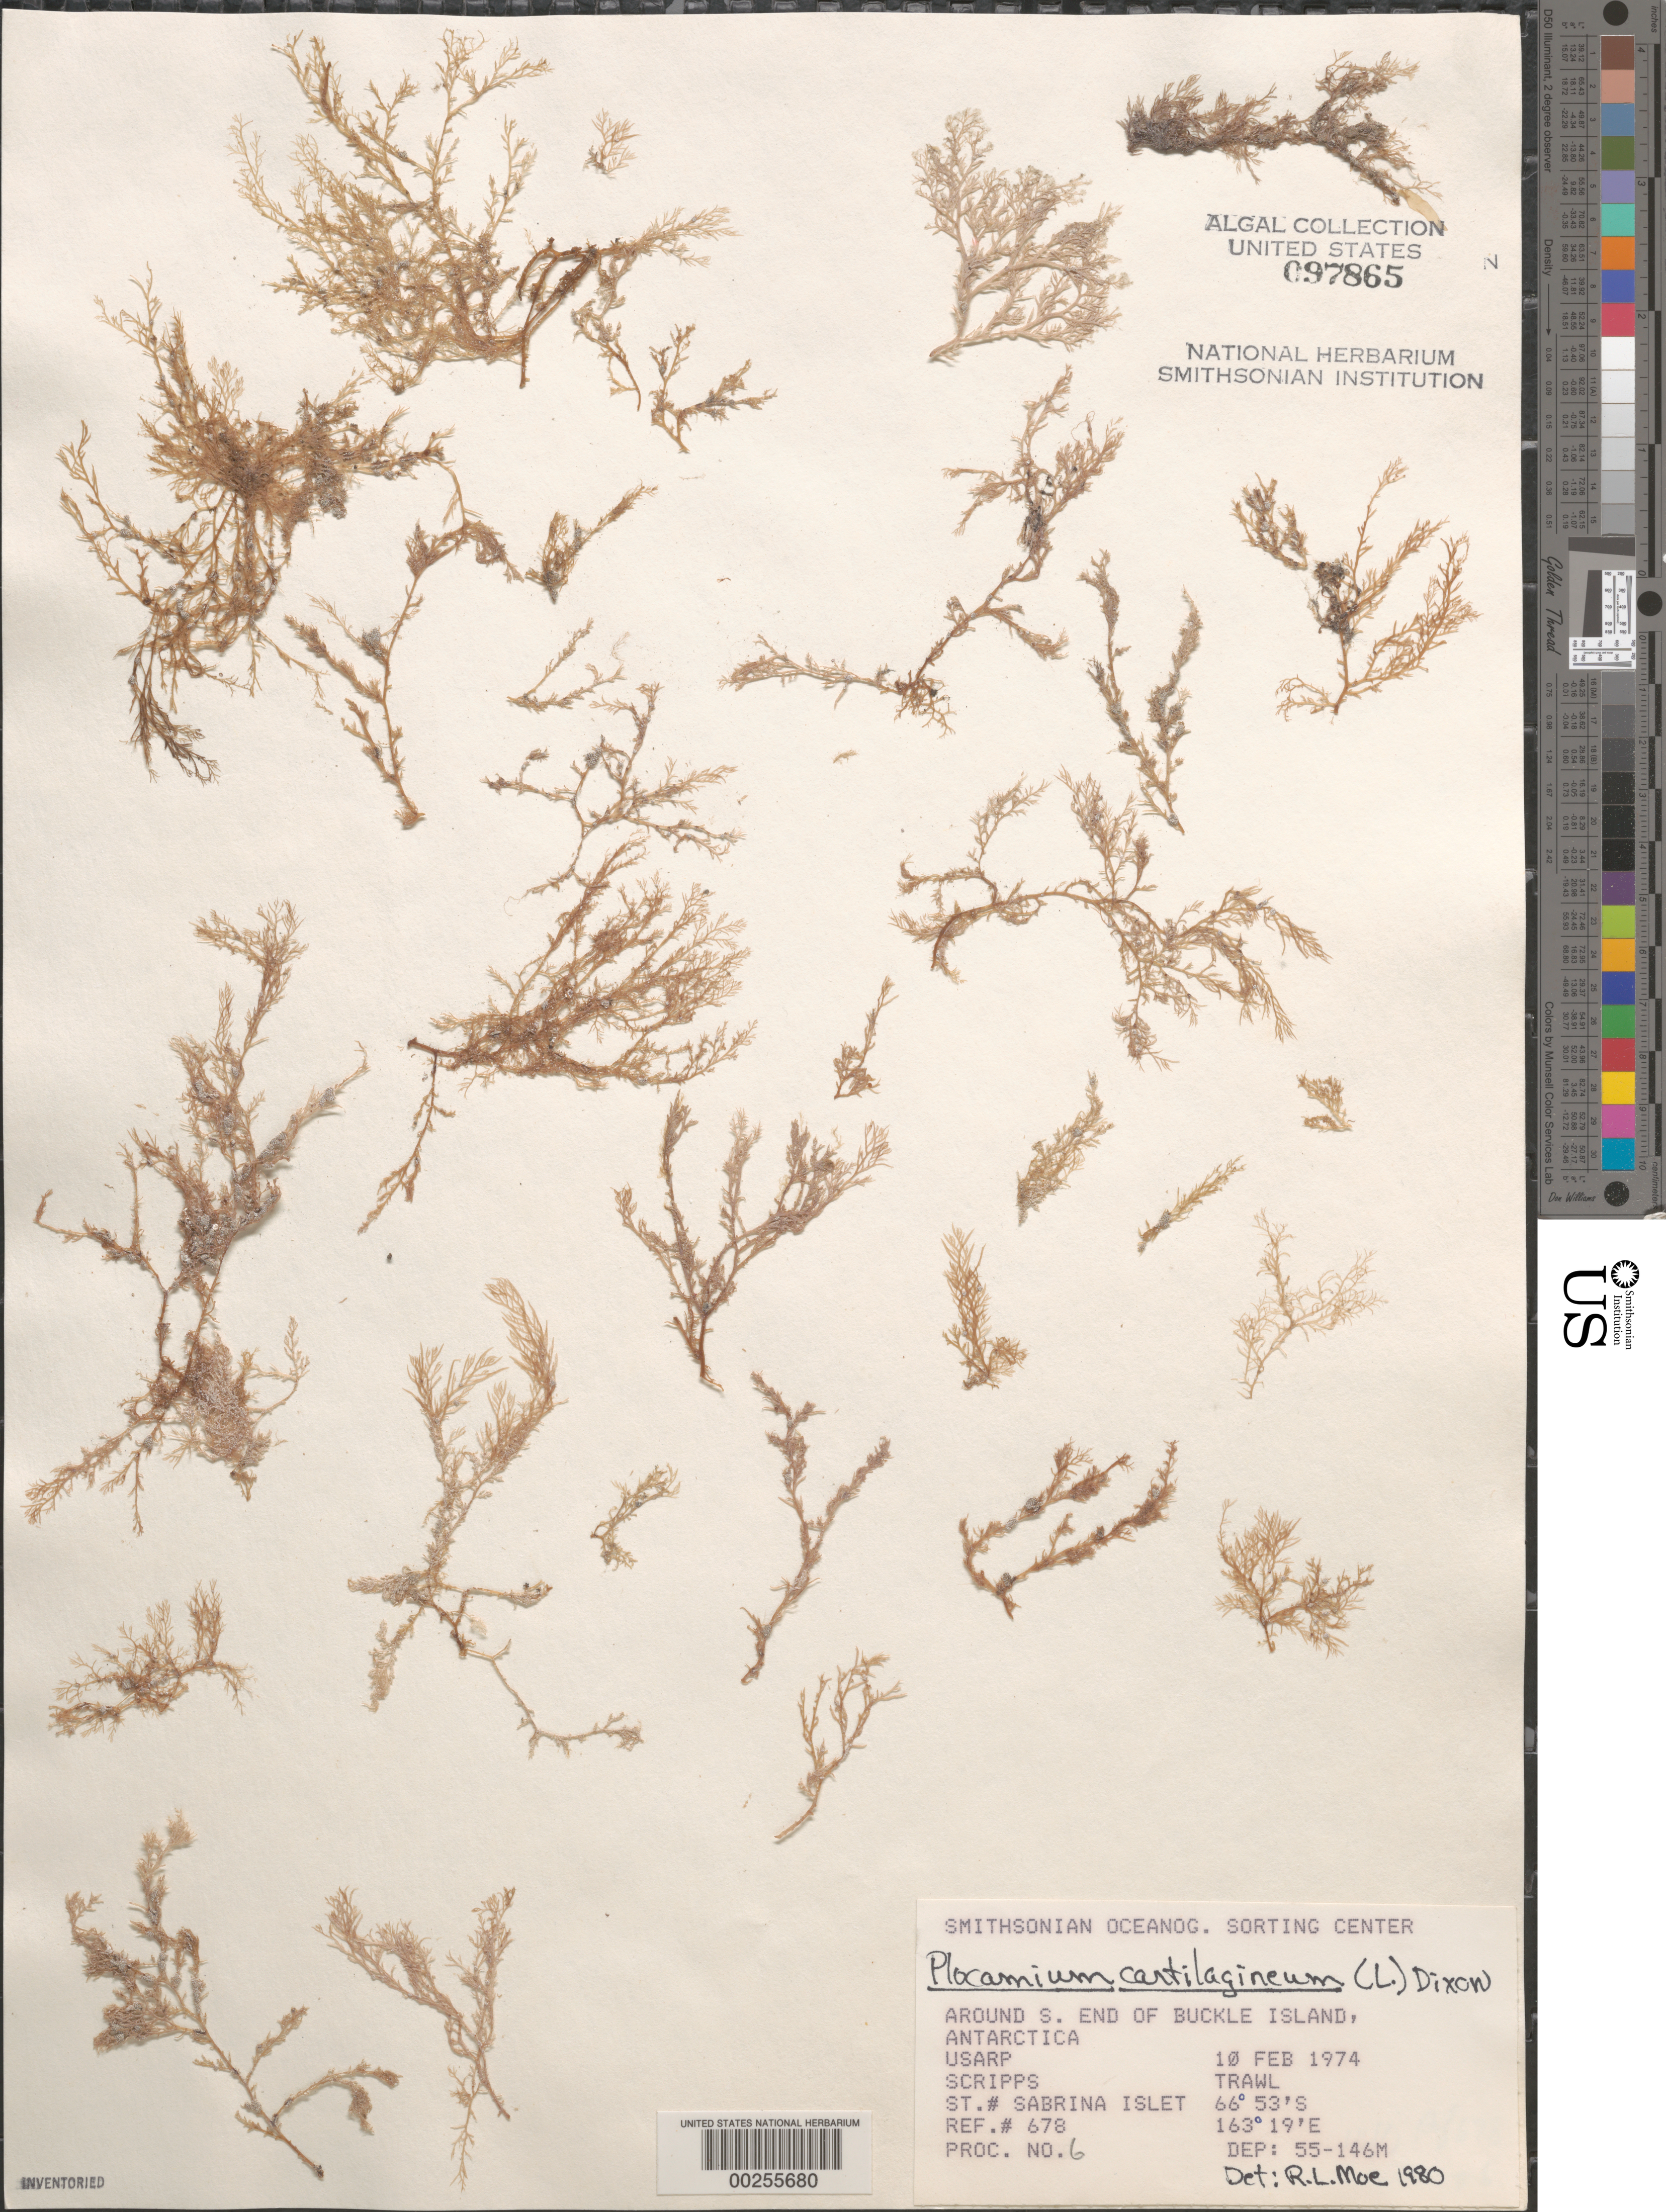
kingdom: Plantae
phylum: Rhodophyta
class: Florideophyceae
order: Plocamiales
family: Plocamiaceae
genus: Plocamium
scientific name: Plocamium cartilagineum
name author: (L.) P.S. Dixon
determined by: Moe, R. L.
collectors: Scripps Institution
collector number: Station Sabrina Islet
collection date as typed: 10 Feb 1974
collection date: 1974-02-10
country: Antarctica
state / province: Ross Dependency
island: Buckle Island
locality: South end of island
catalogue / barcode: US 97865